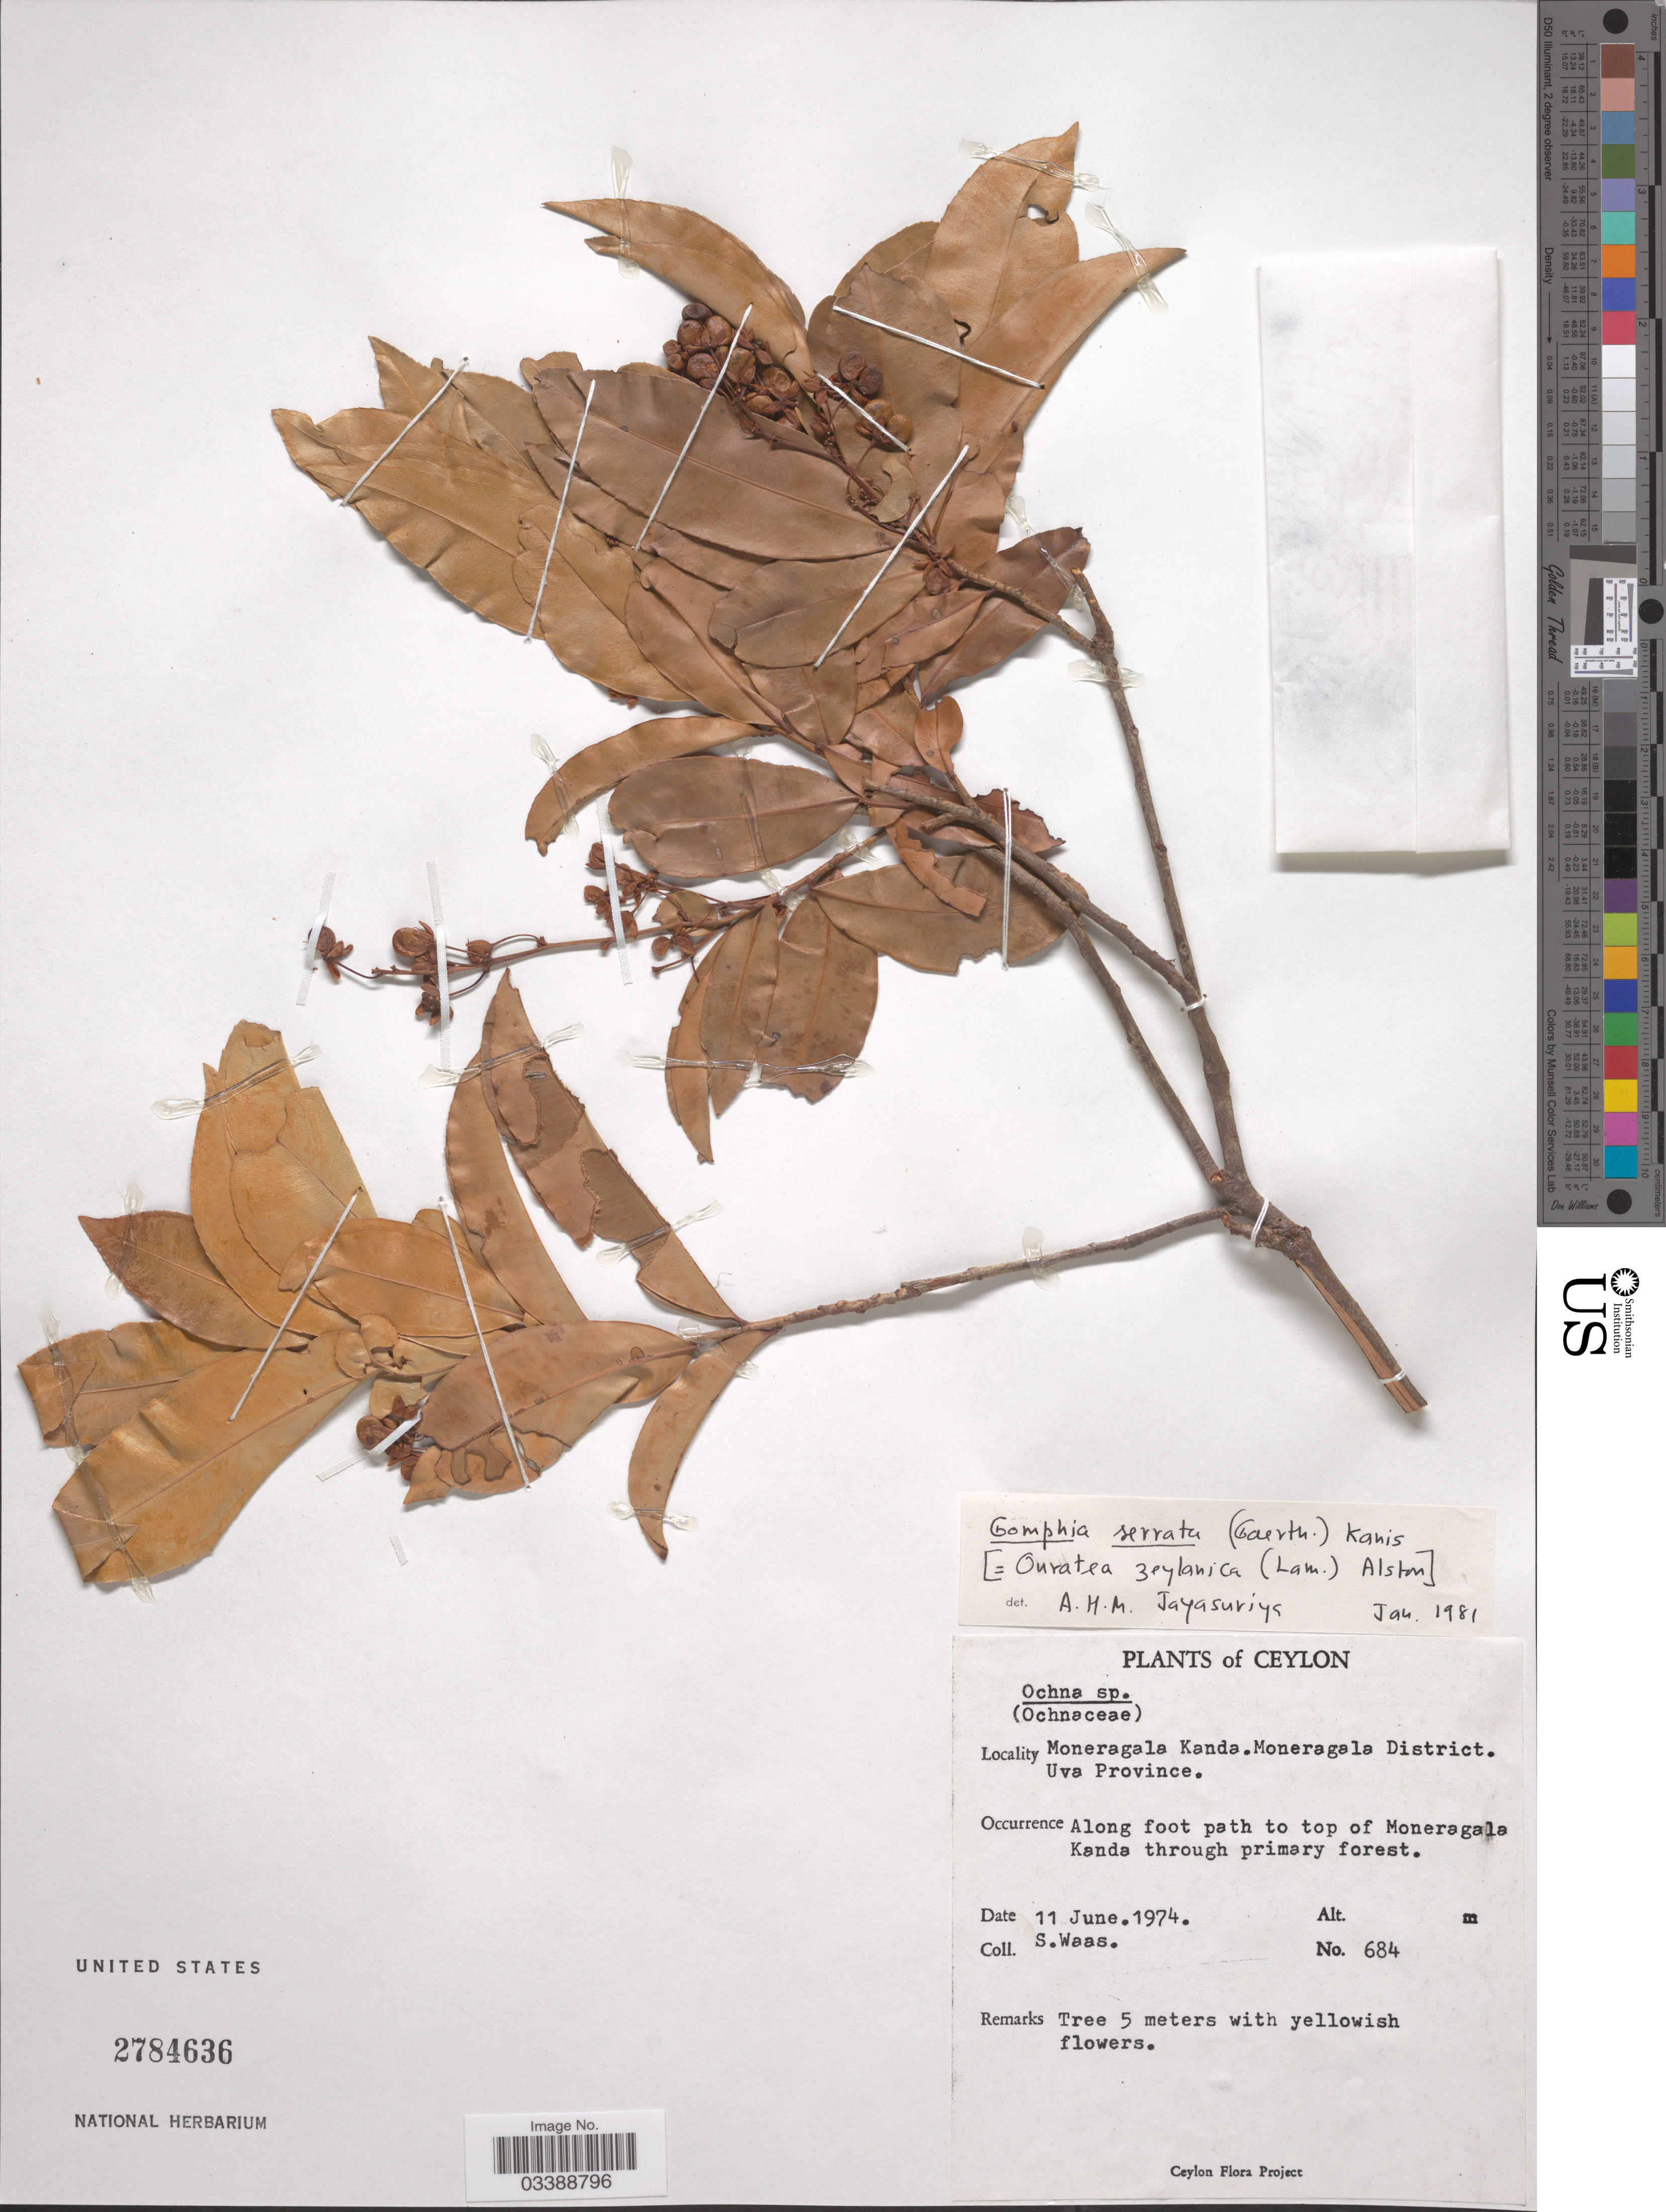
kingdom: Plantae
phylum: Tracheophyta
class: Magnoliopsida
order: Malpighiales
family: Ochnaceae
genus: Campylospermum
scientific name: Campylospermum serratum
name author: (Gaertn.) Bittrich & M.C.E. Amaral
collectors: S. Waas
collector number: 684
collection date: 1974-06-11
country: Sri Lanka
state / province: Uva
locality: Ceylon. Moneragala Kanda. Moneragala District. Along foot path to top of Moneragala Kanda.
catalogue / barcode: US 2784636